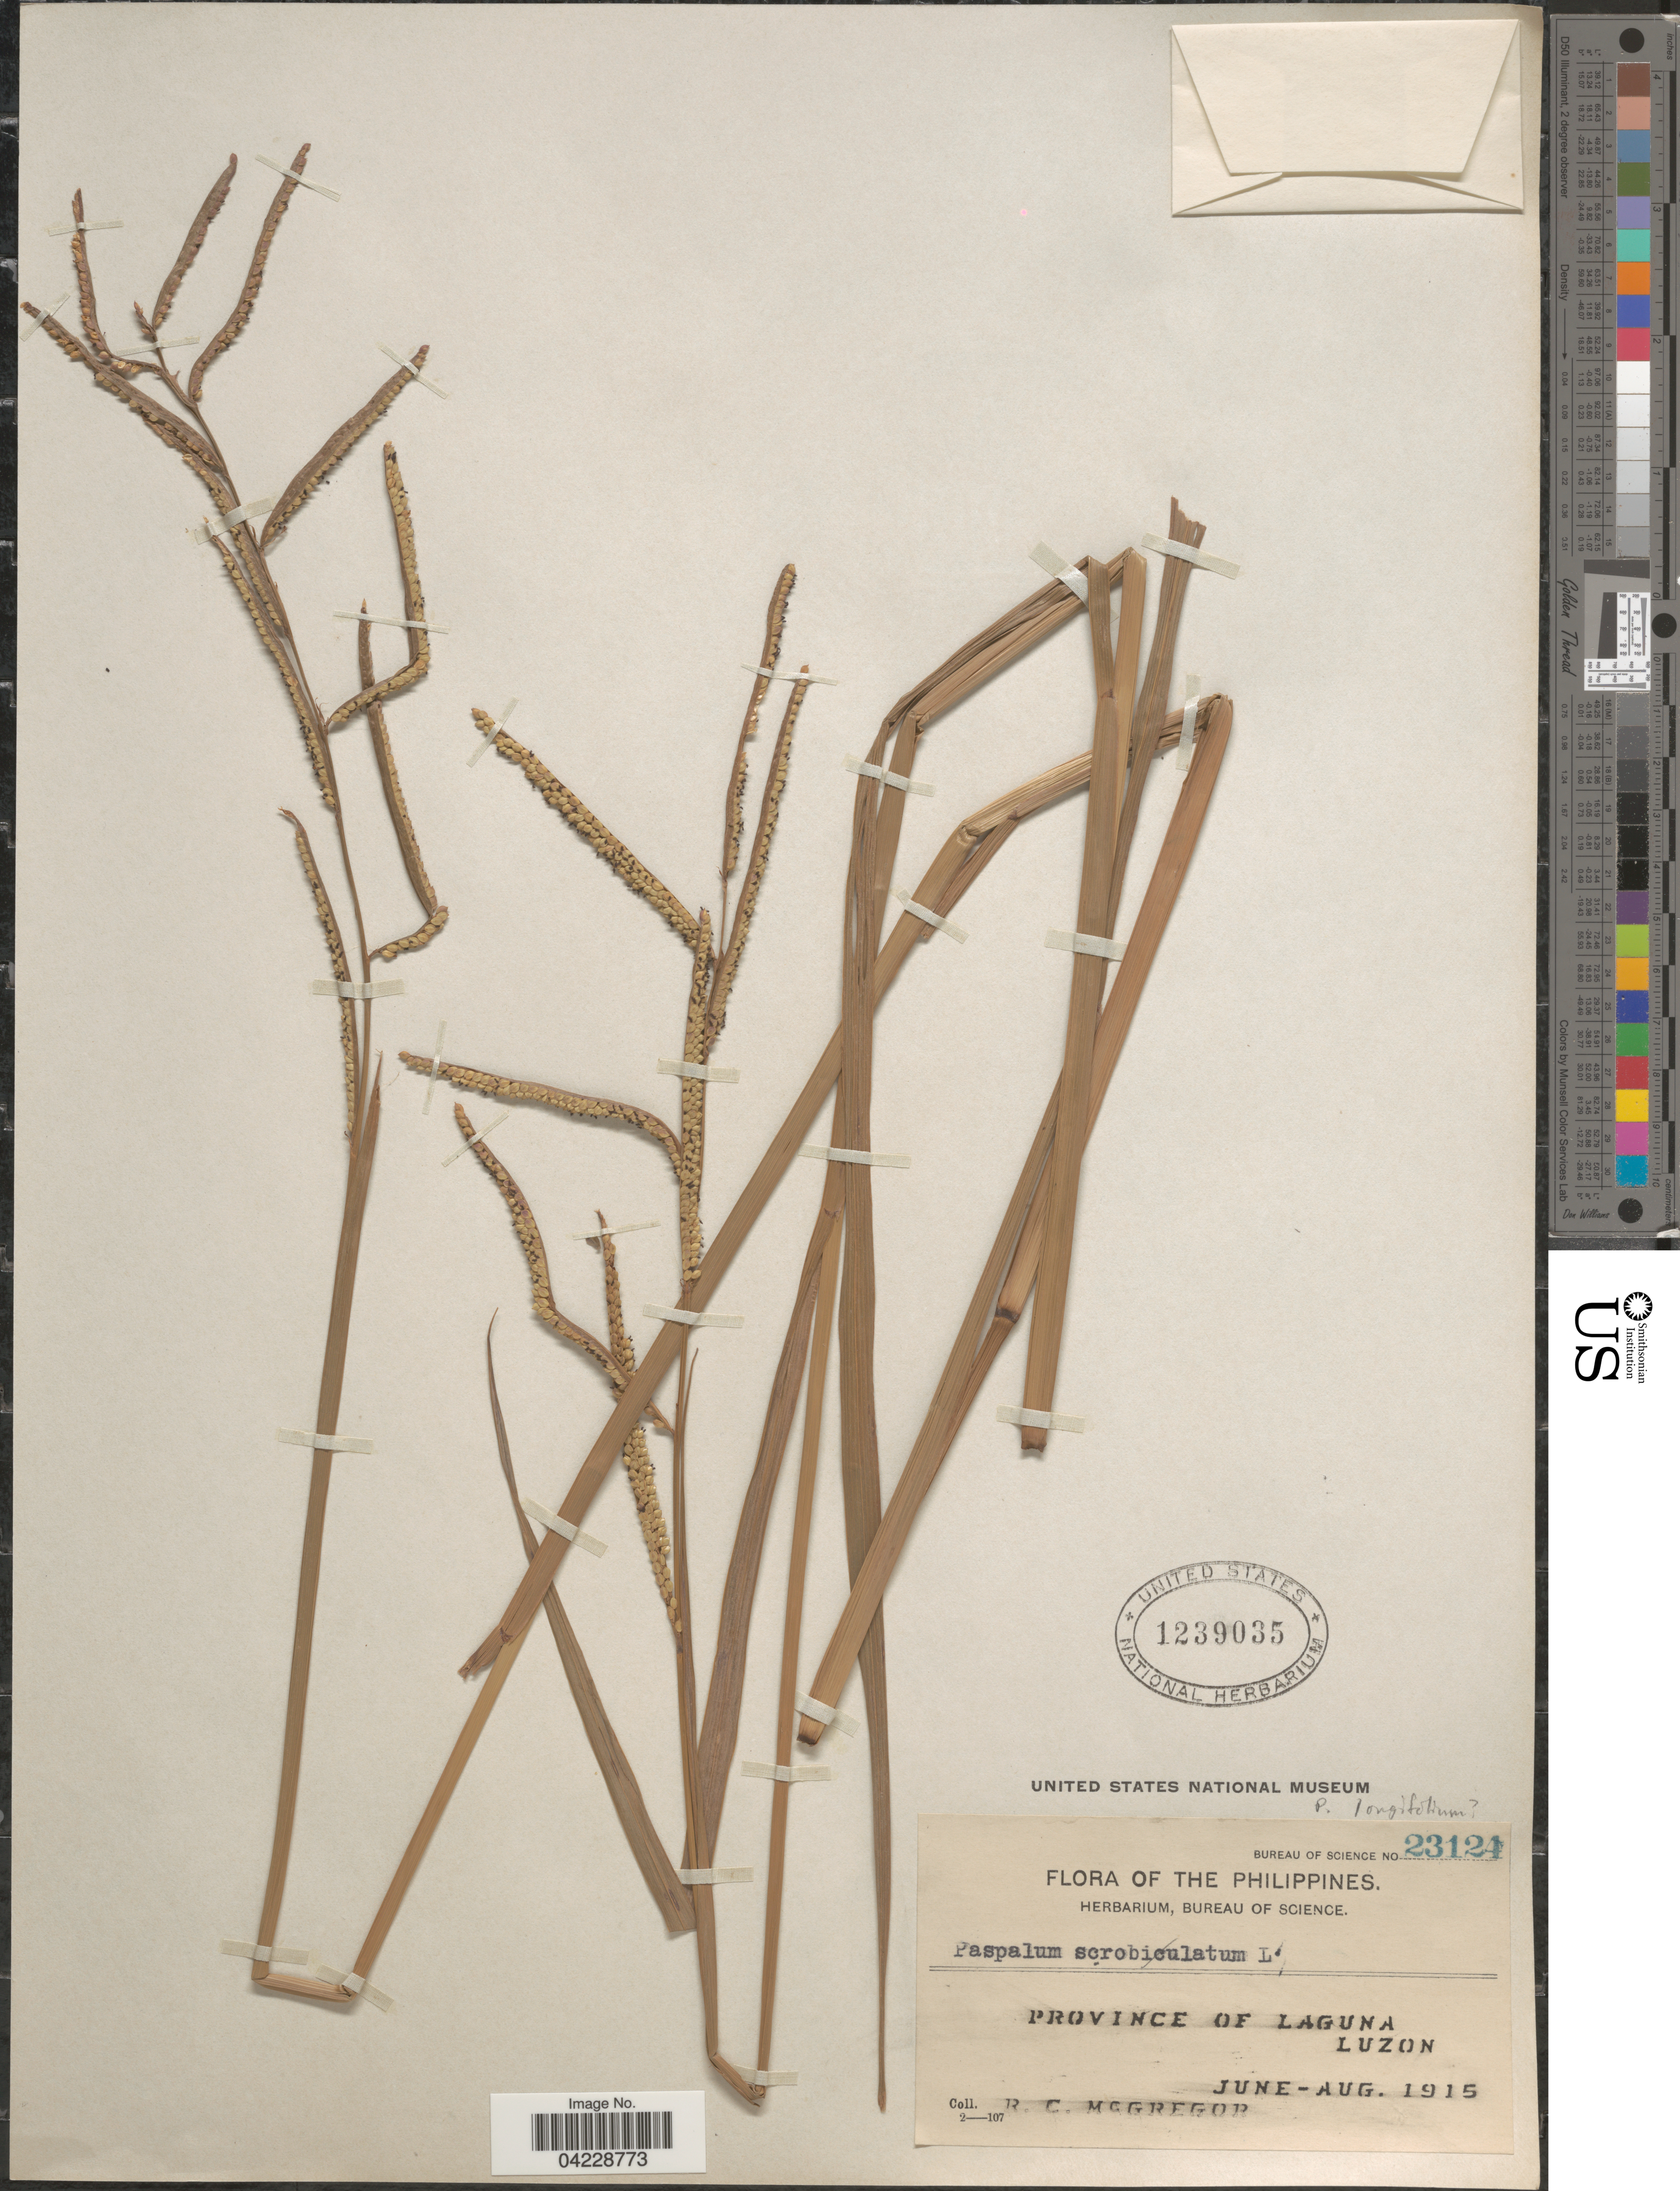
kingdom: Plantae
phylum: Tracheophyta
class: Liliopsida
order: Poales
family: Poaceae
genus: Paspalum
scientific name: Paspalum longifolium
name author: Roxb.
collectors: R. C. McGregor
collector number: Bureau of Science 23124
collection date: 1915-06/1915-08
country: Philippines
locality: Province of Laguna. Luzon.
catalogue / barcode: US 1239035